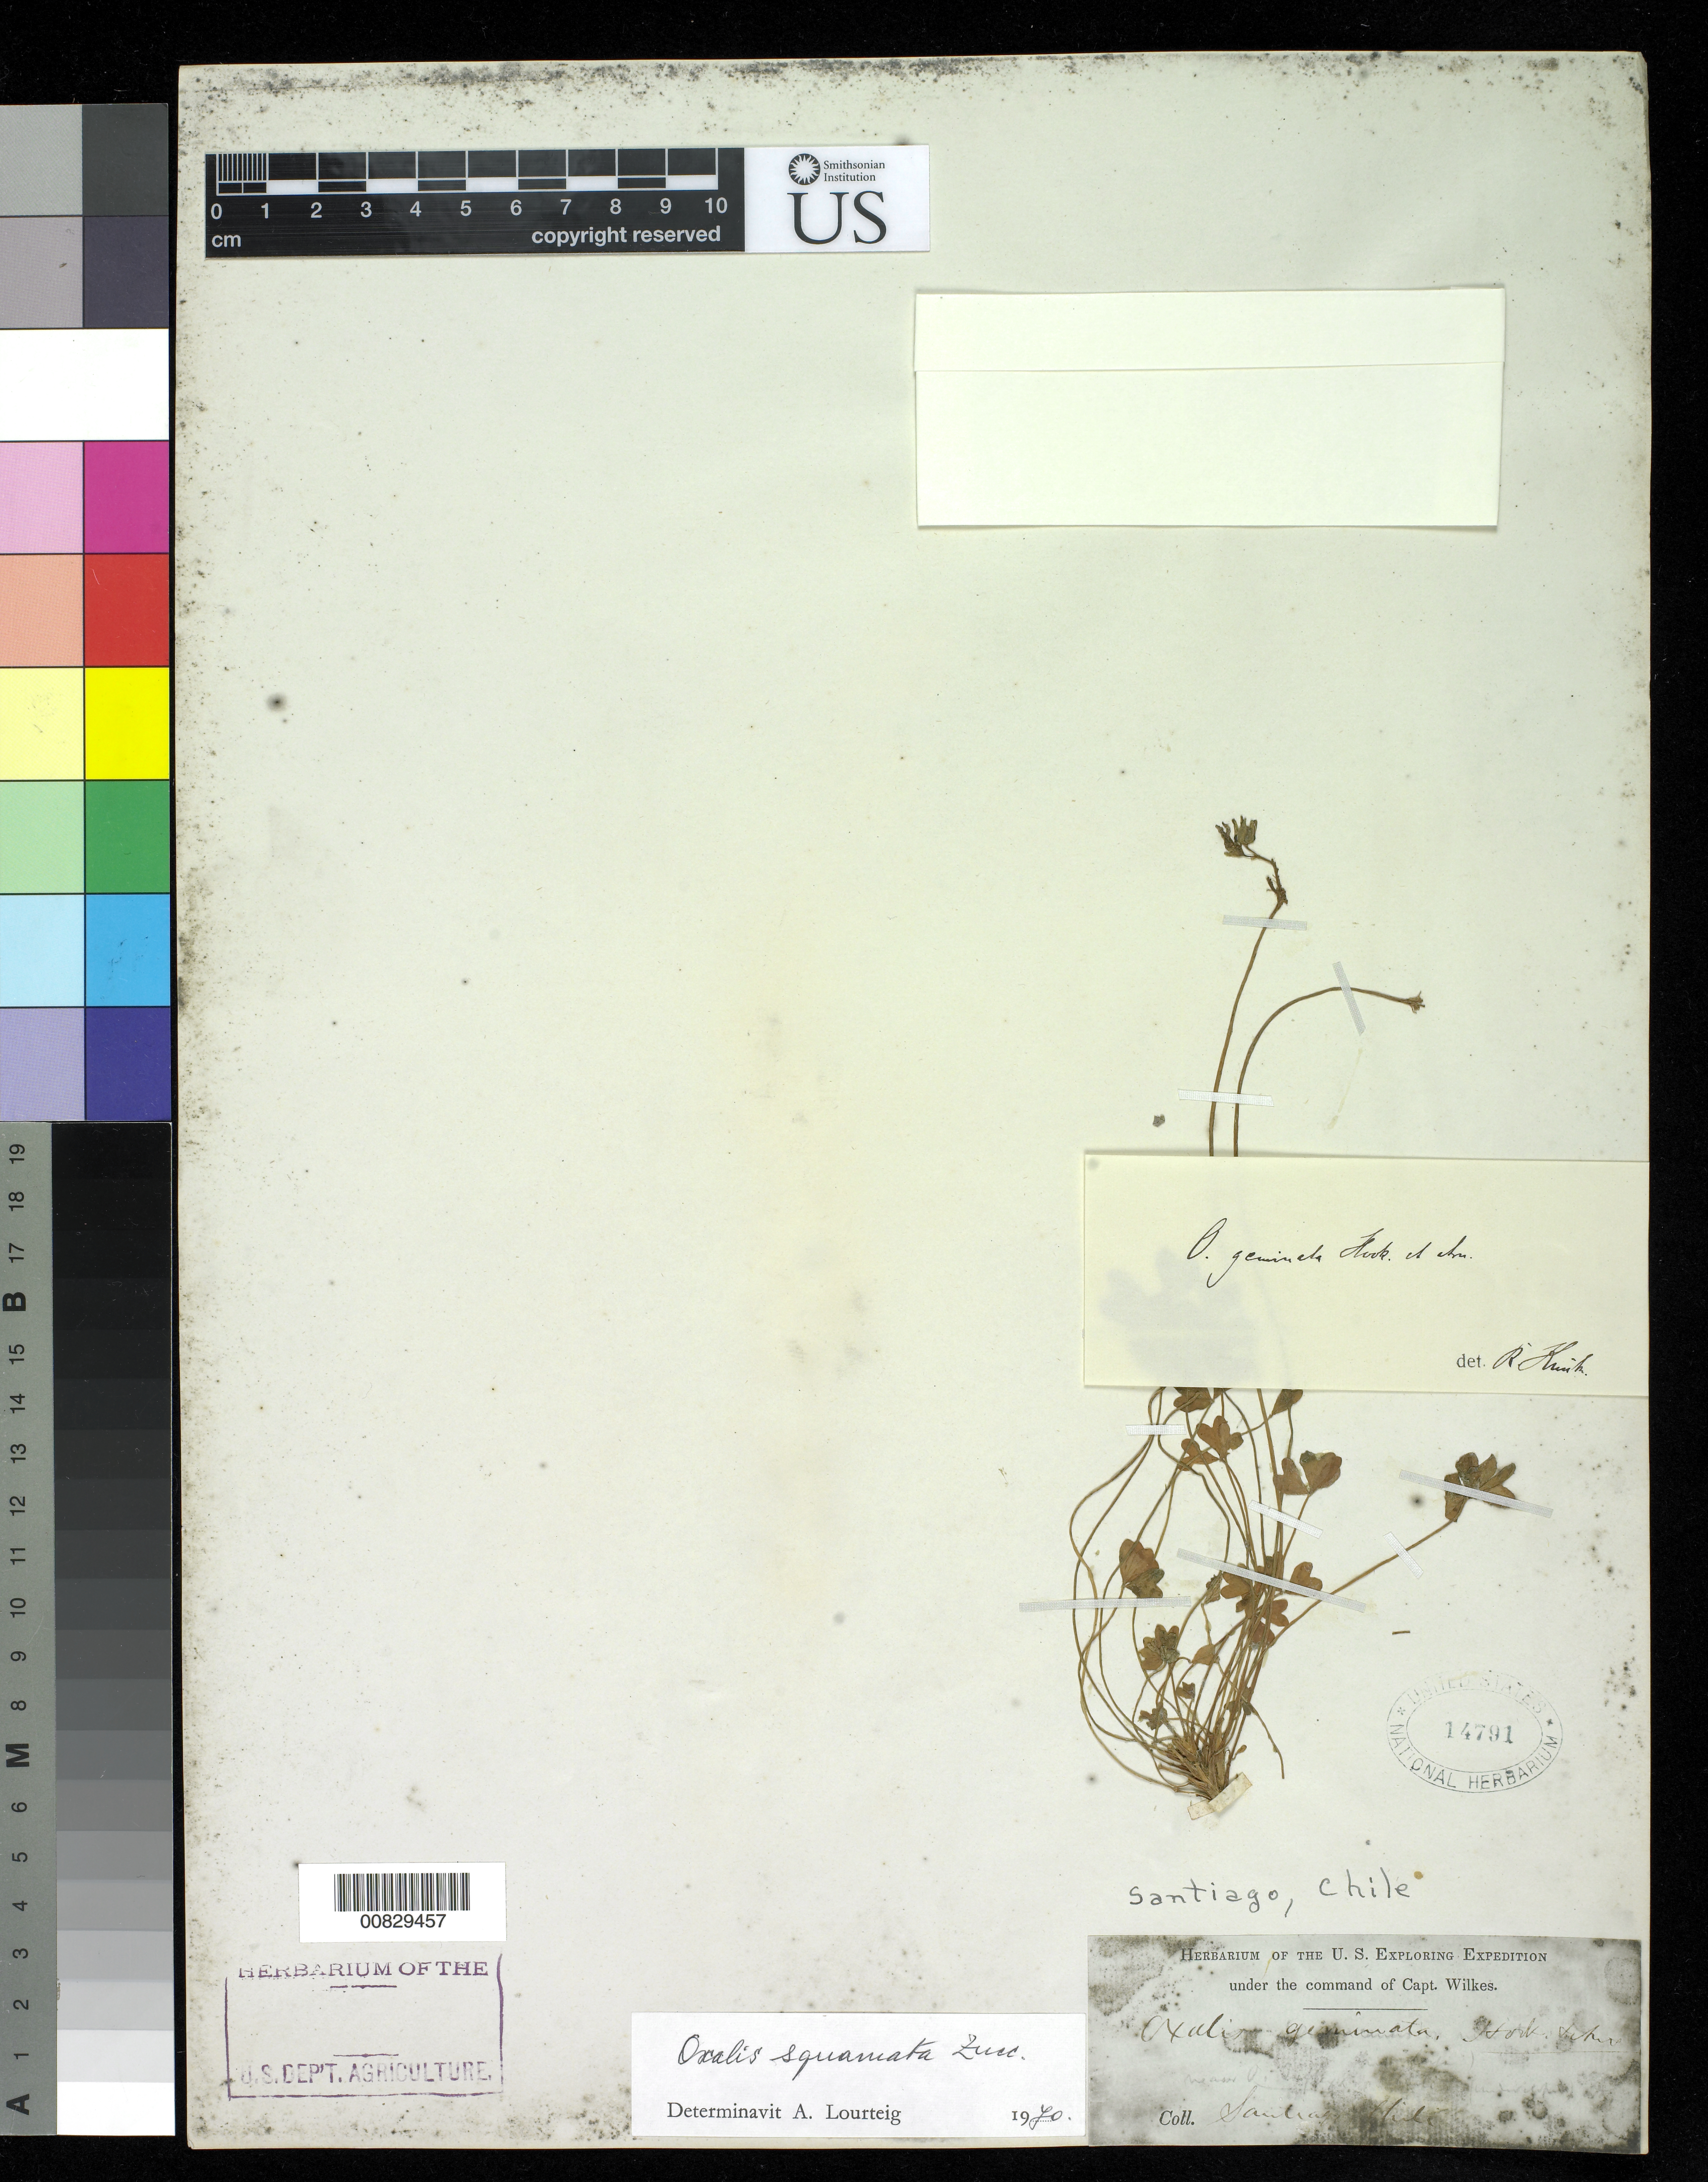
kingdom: Plantae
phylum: Tracheophyta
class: Magnoliopsida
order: Oxalidales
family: Oxalidaceae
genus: Oxalis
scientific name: Oxalis squamata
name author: Zucc.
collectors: Wilkes Explor. Exped.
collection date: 1838/1842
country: Chile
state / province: Región Metropolitana (RM)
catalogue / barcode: US 14791